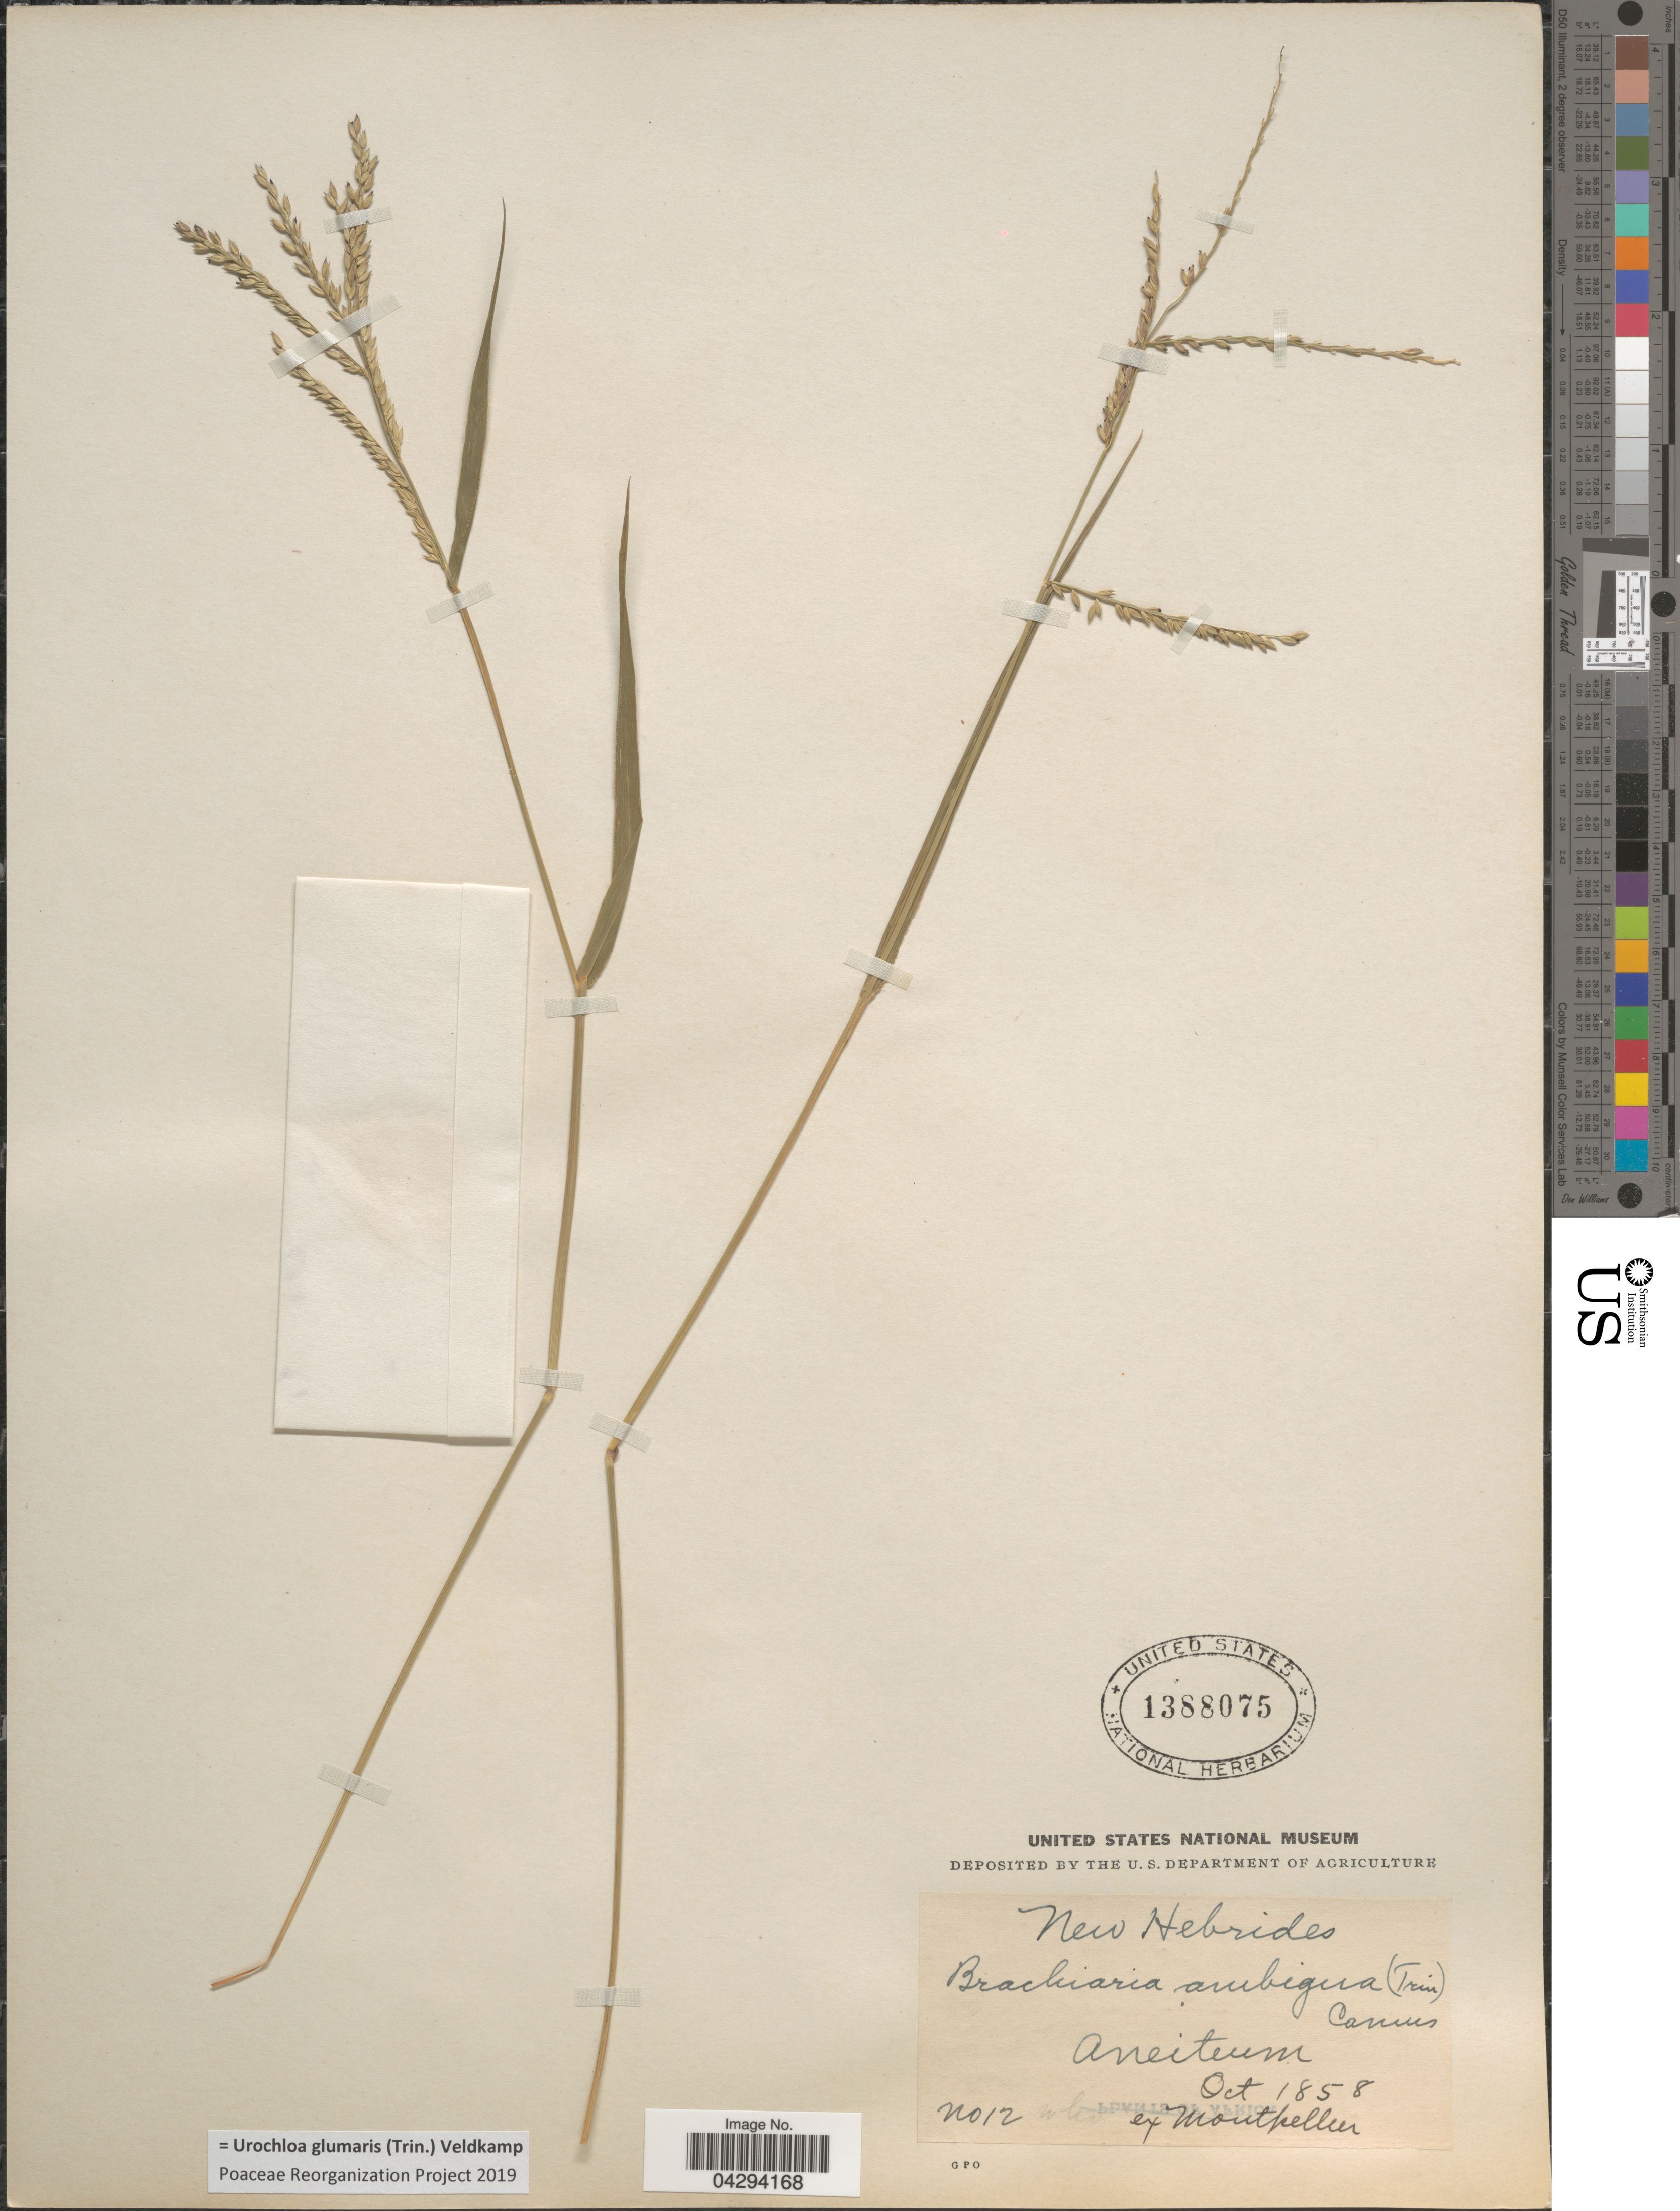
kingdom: Plantae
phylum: Tracheophyta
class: Liliopsida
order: Poales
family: Poaceae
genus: Urochloa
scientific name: Urochloa glumaris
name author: (Trin.) Veldkamp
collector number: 12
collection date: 1858-10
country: Vanuatu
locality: New Hebrides. Aneiteum.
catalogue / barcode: US 1388075